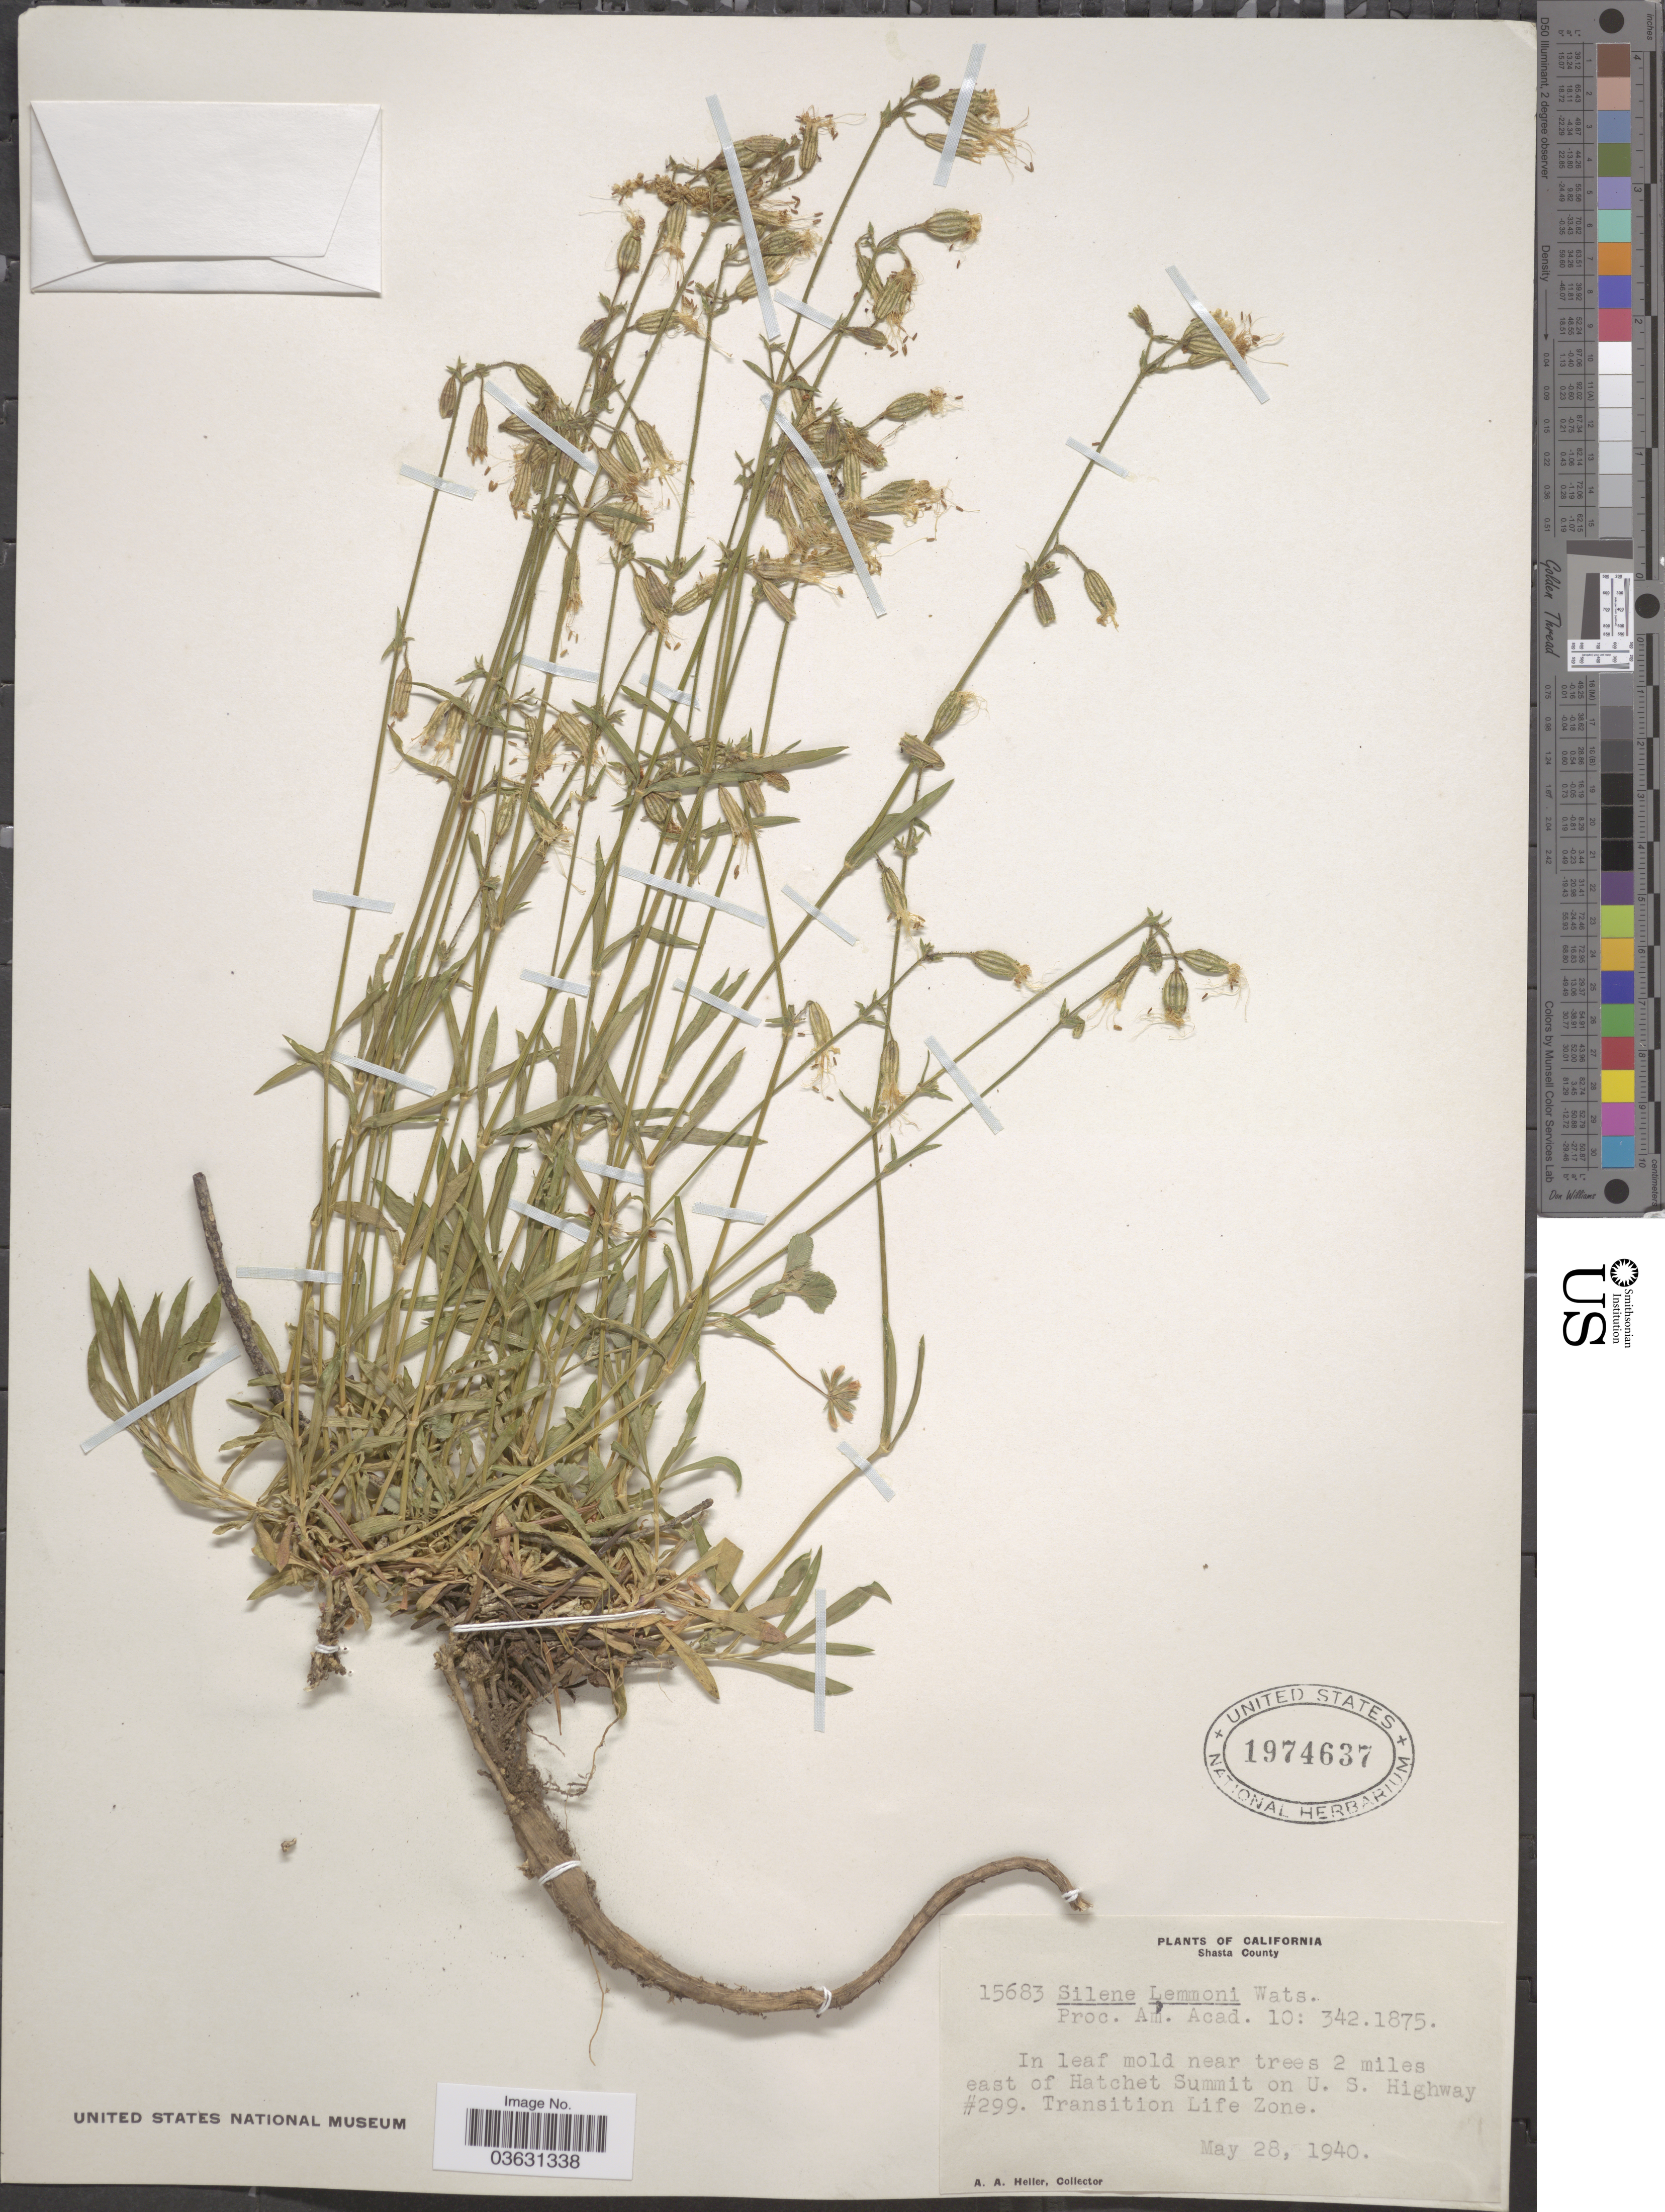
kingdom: Plantae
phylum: Tracheophyta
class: Magnoliopsida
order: Caryophyllales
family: Caryophyllaceae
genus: Silene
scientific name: Silene lemmonii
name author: S. Watson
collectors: A. A. Heller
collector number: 15683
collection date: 1940-05-28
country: United States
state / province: California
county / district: Shasta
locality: Shasta County. 2 miles east of Hatchet Summit on U. S. Highway #299. Transition Life Zone.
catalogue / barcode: US 1974637